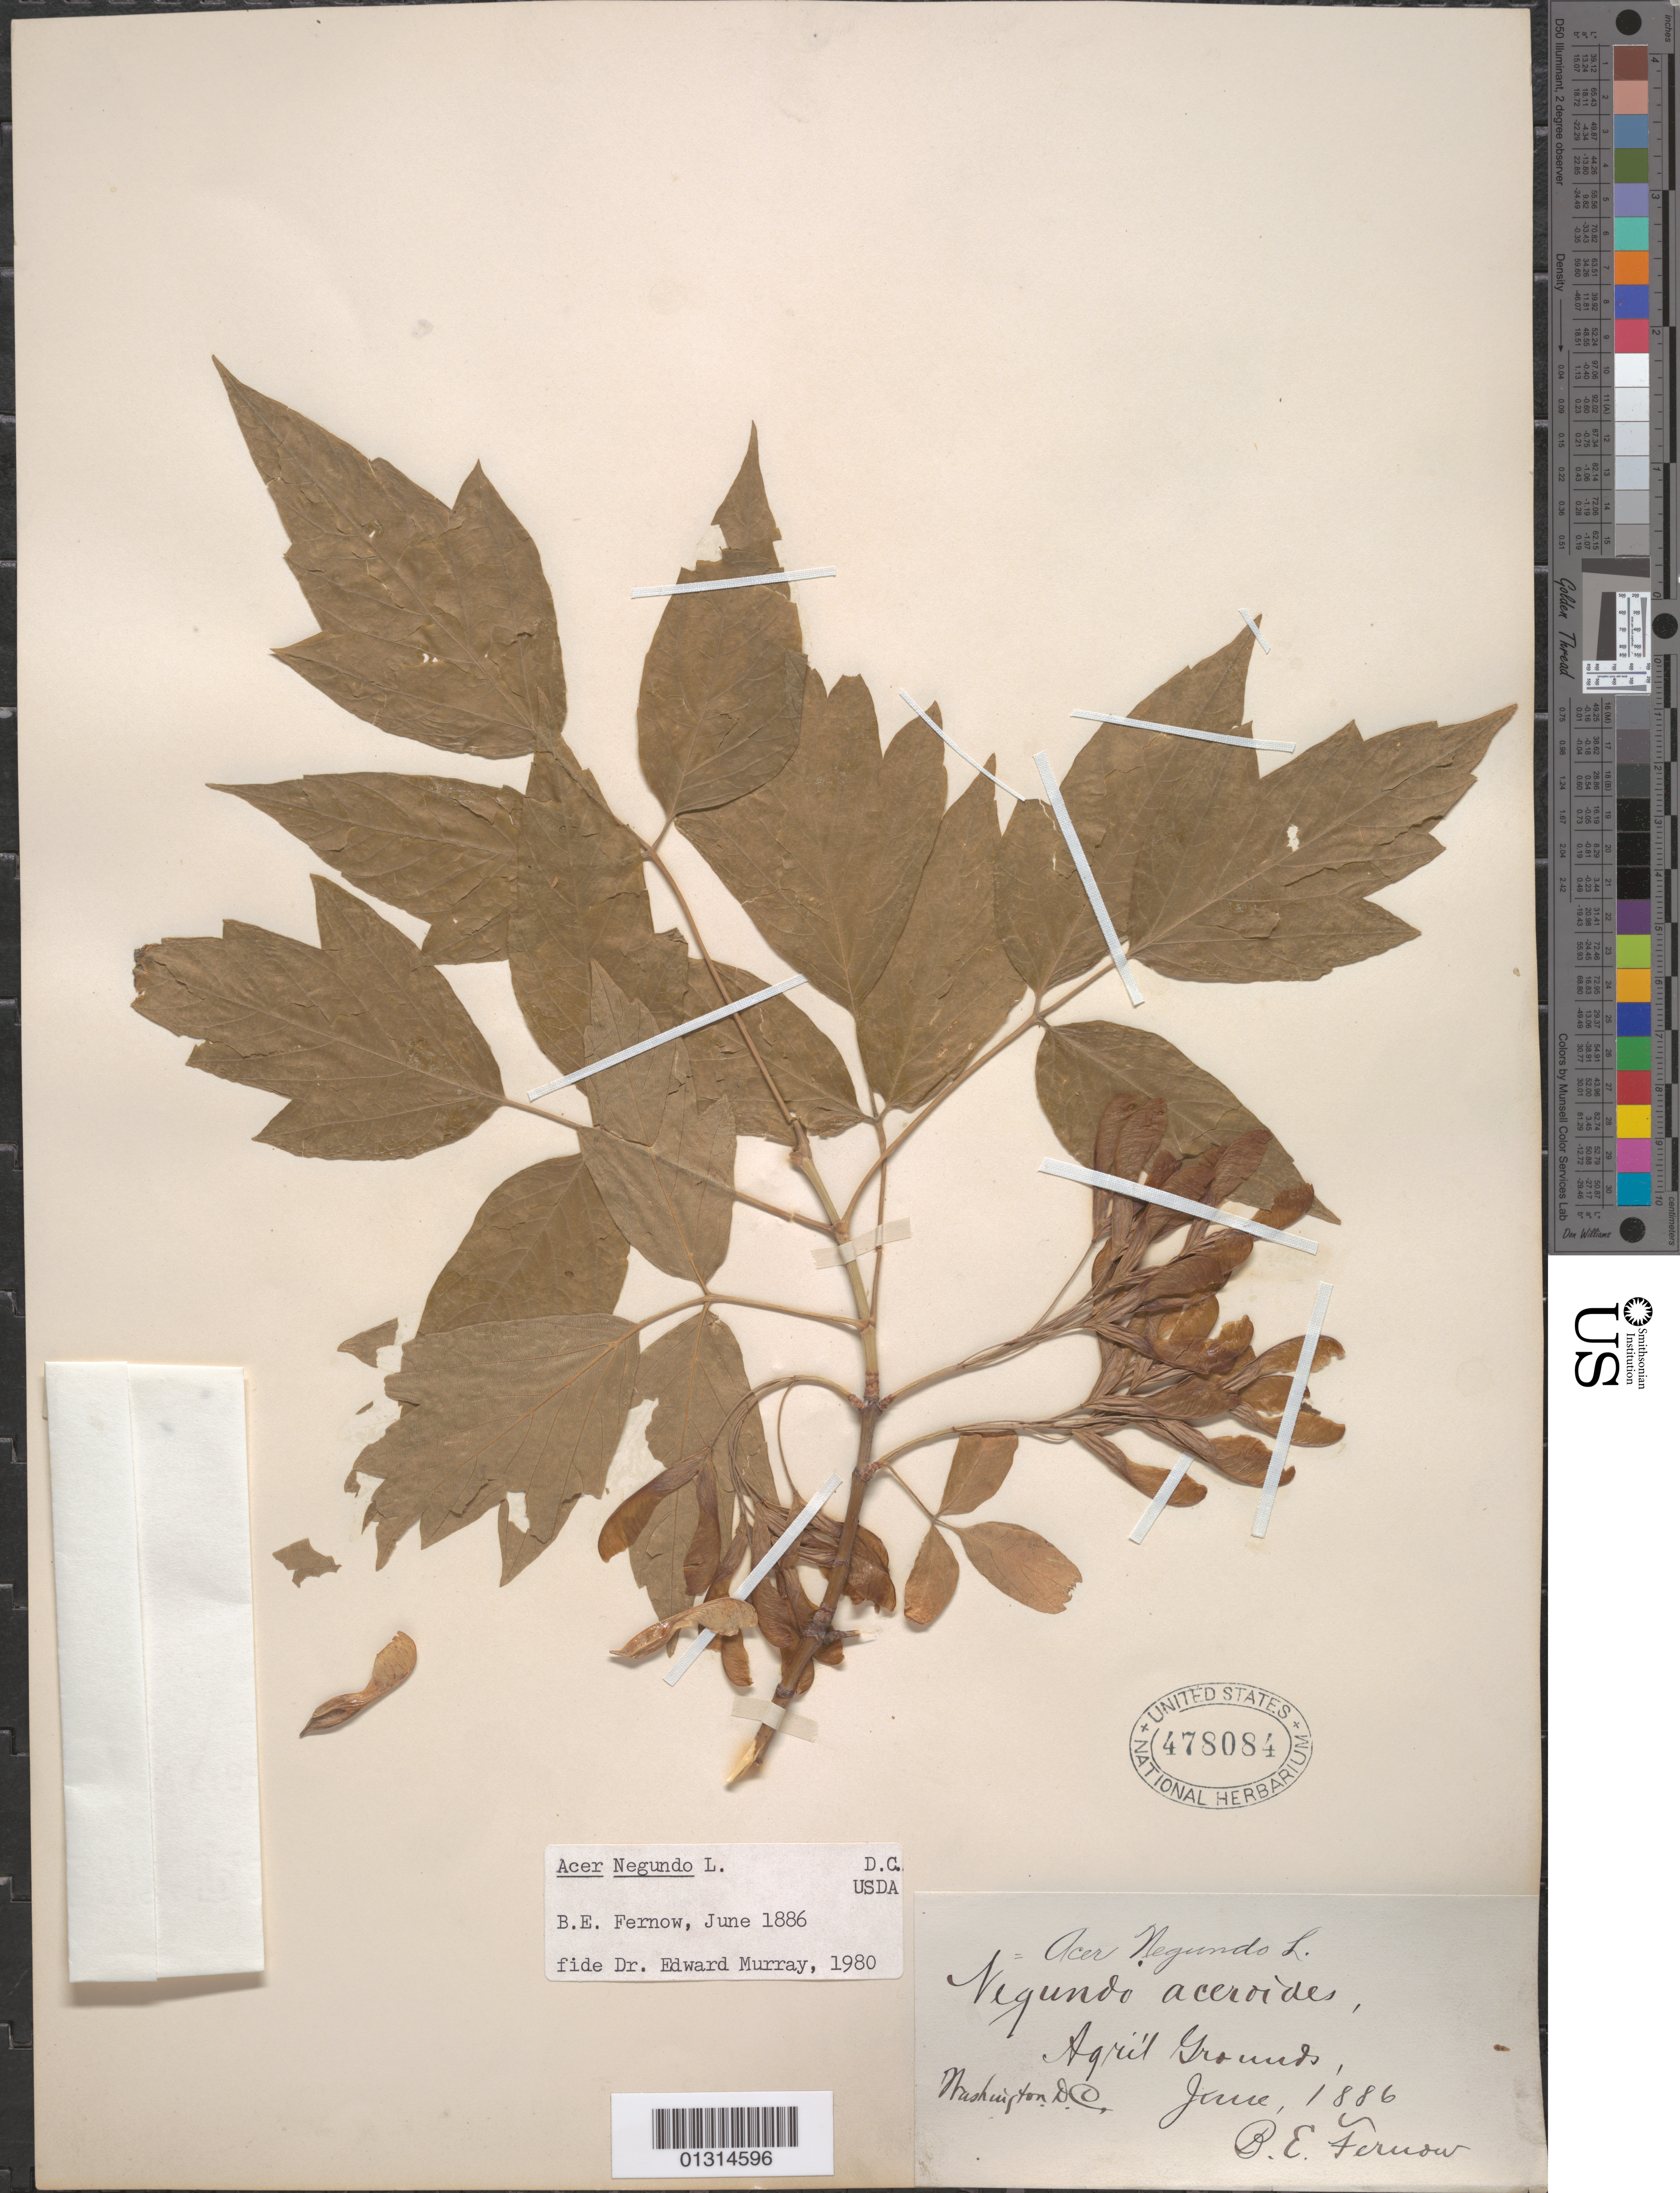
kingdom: Plantae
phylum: Tracheophyta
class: Magnoliopsida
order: Sapindales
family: Sapindaceae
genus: Acer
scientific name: Acer negundo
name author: L.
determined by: Murray, Edward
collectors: B. Fernow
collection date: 1886-06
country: United States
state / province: District of Columbia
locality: Agrcultural grounds.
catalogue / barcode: US 478084